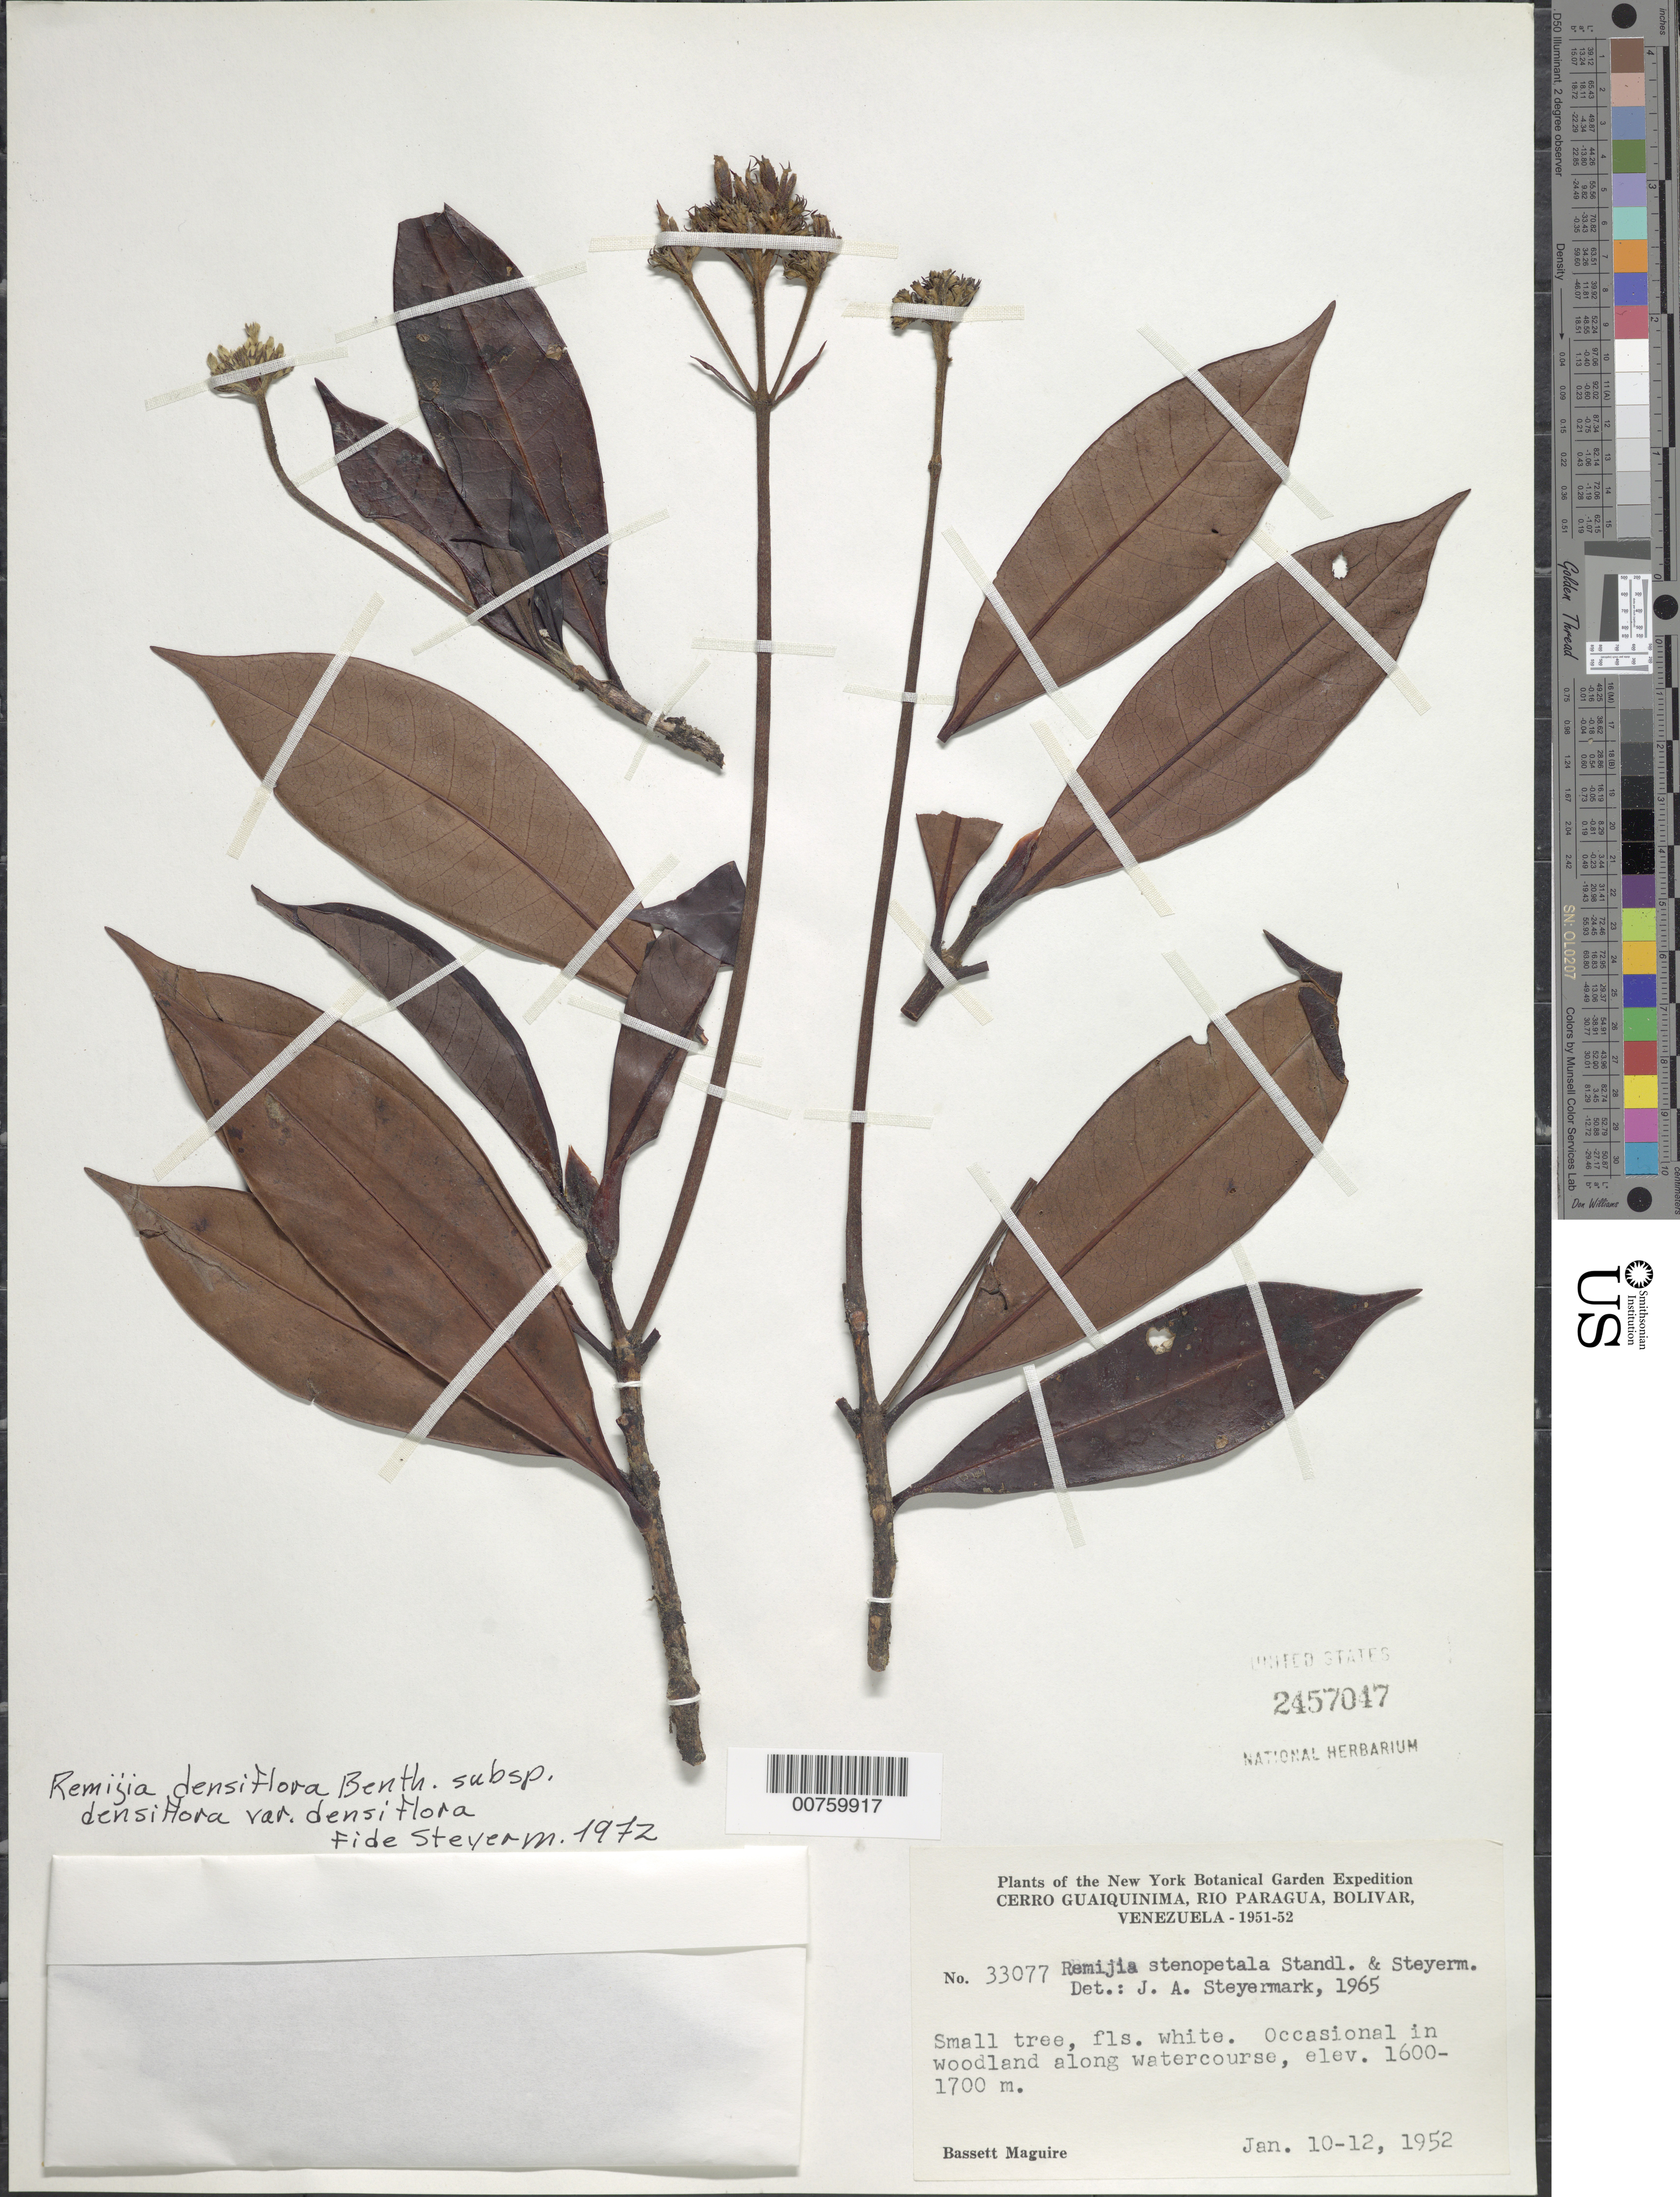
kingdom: Plantae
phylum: Tracheophyta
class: Magnoliopsida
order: Gentianales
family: Rubiaceae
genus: Remijia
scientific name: Remijia densiflora var. densiflora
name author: Benth.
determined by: Steyermark, Julian A., (VEN)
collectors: B. Maguire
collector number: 33077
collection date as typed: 10-Jan-52 to 12-Jan-52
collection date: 1952-01-10/1952-01-12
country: Venezuela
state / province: Bolívar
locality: Cerro Guaiquinima, Río Paragua, "North Valley"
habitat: Woodland along watercourse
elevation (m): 1600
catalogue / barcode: US 2457047